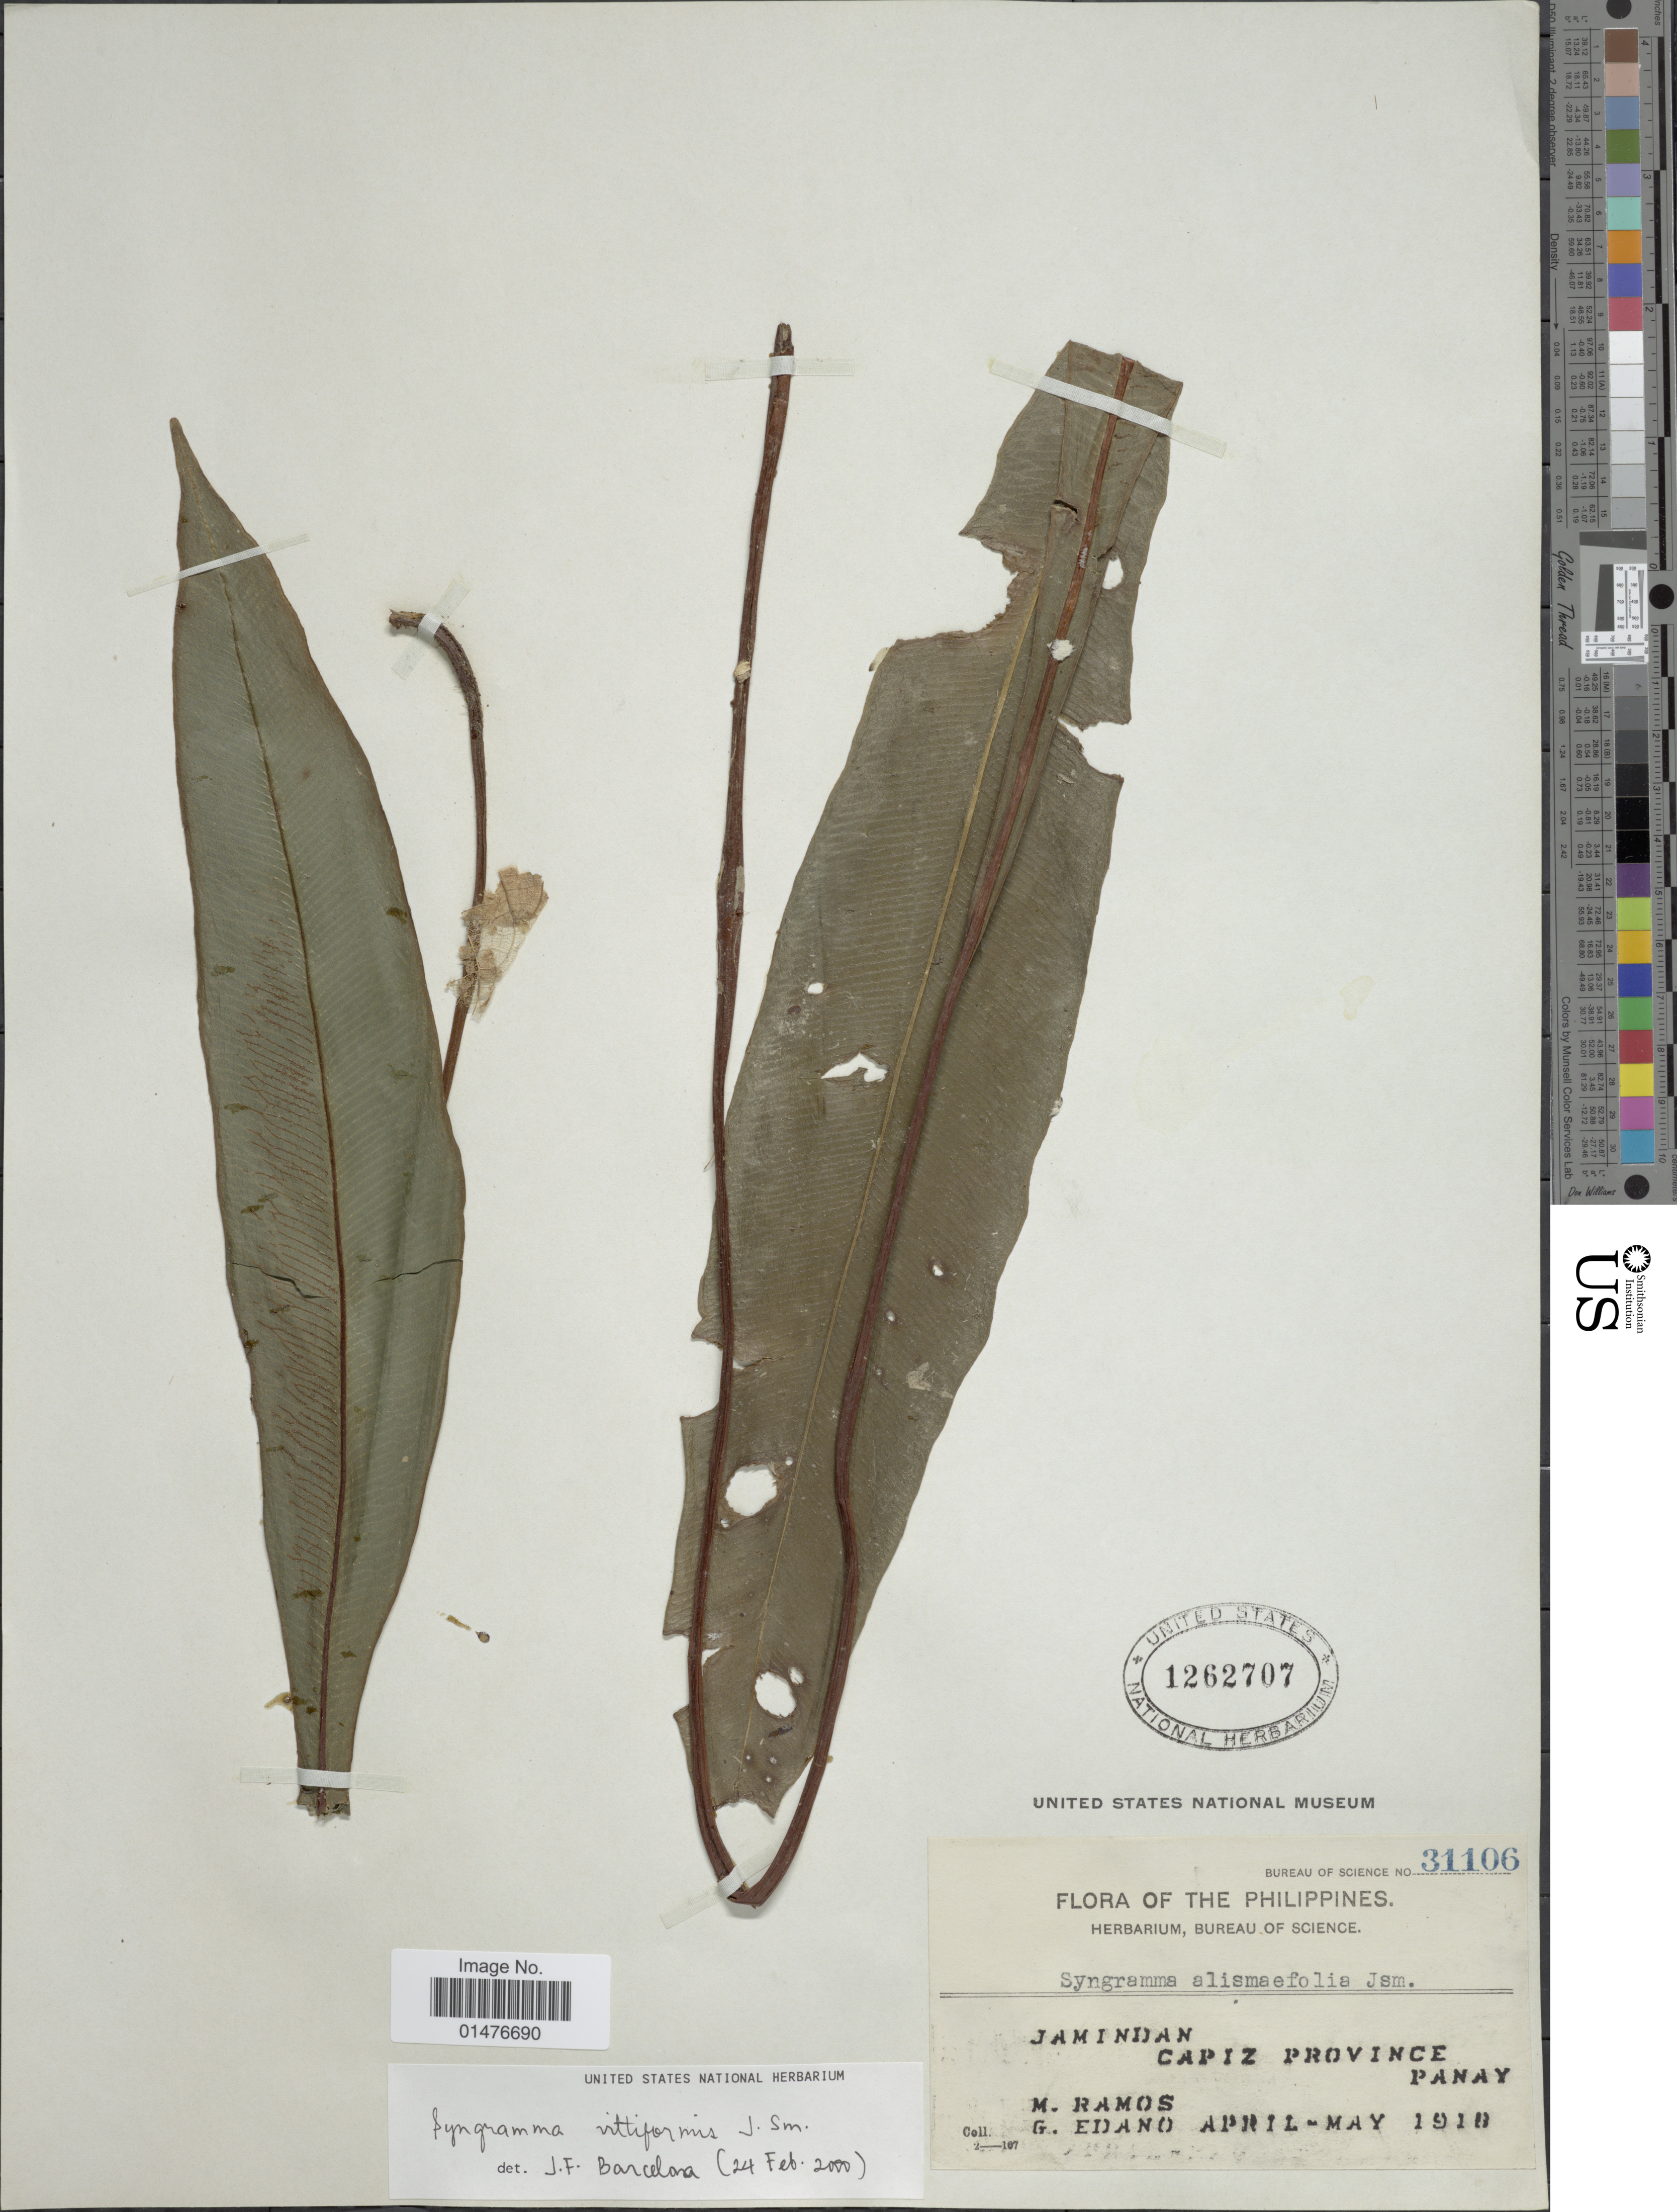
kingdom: Plantae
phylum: Tracheophyta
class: Polypodiopsida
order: Polypodiales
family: Pteridaceae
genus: Syngramma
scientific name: Syngramma vittiformis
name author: J. Sm.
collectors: M. Ramos & G. Edaño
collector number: Bureau of Science31106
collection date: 1918-04/1918-05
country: Philippines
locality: Philippines, Jamindan, Capiz Province Panay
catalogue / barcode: US 1262707